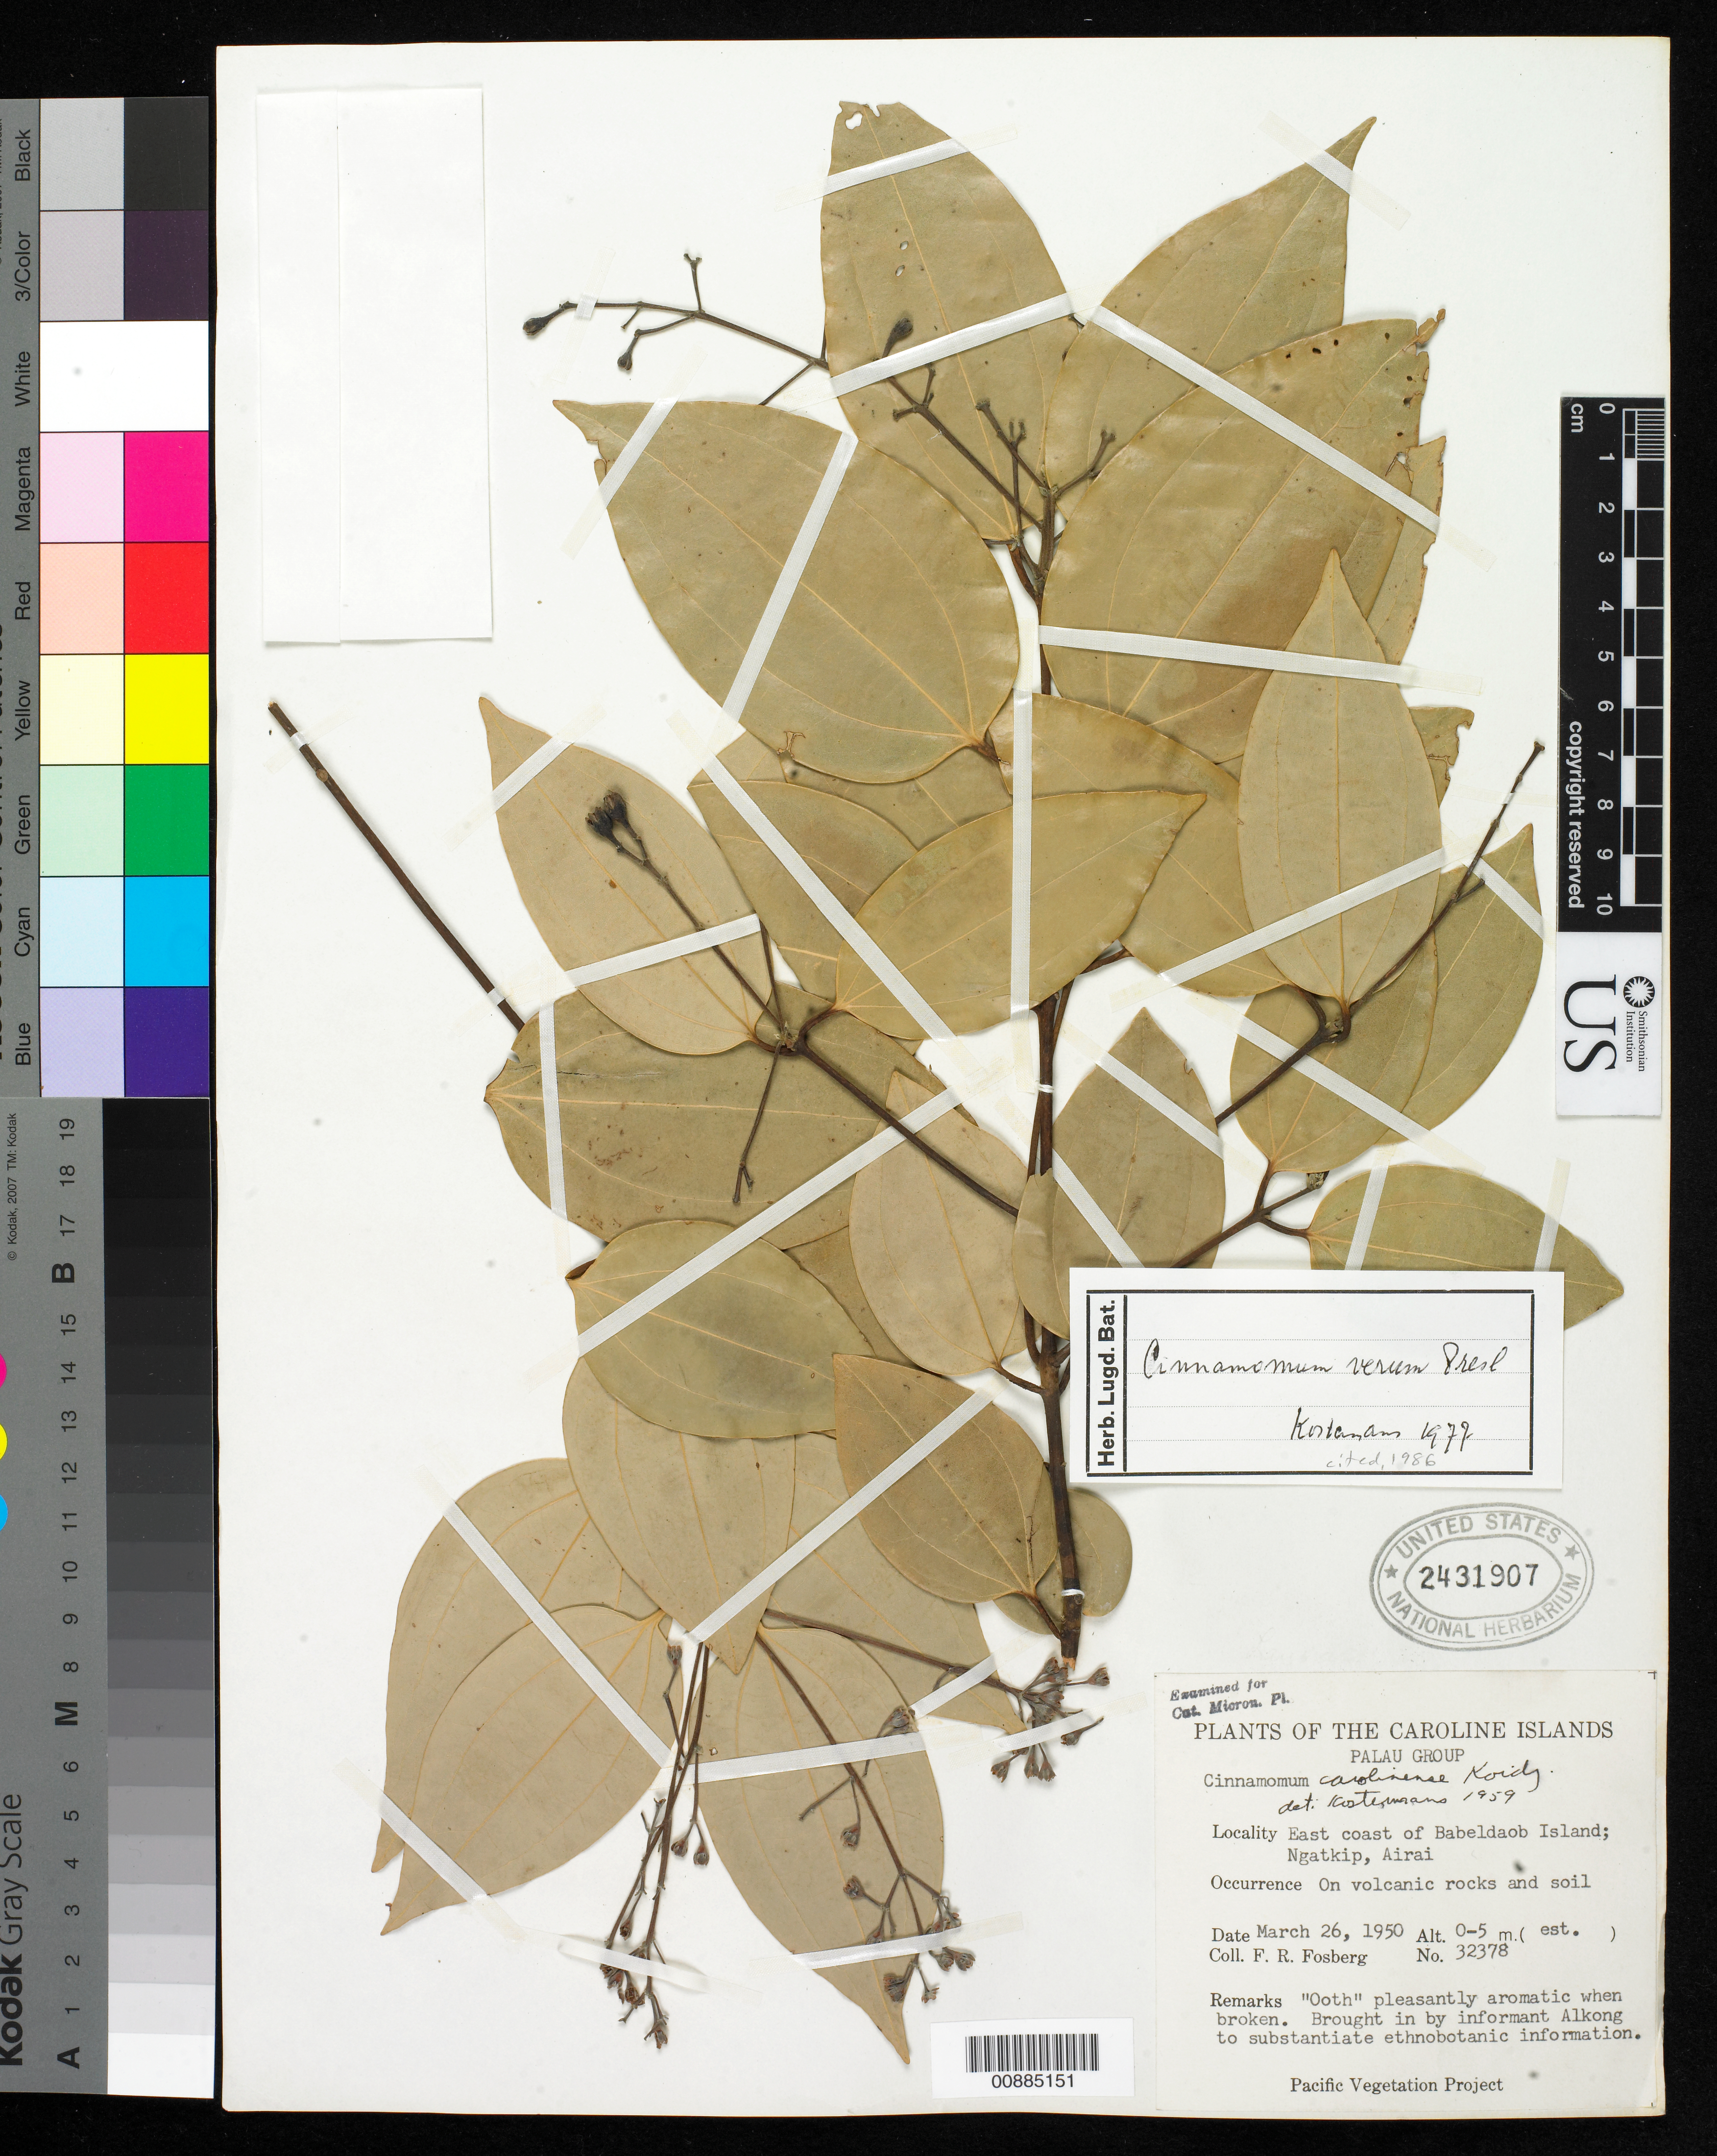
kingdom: Plantae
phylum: Tracheophyta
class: Magnoliopsida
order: Laurales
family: Lauraceae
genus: Cinnamomum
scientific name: Cinnamomum verum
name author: J. Presl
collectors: F. R. Fosberg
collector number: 32378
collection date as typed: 26 Mar 1950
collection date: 1950-03-26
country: Palau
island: Babeldaob [Babelthuap]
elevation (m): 0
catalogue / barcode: US 2431907